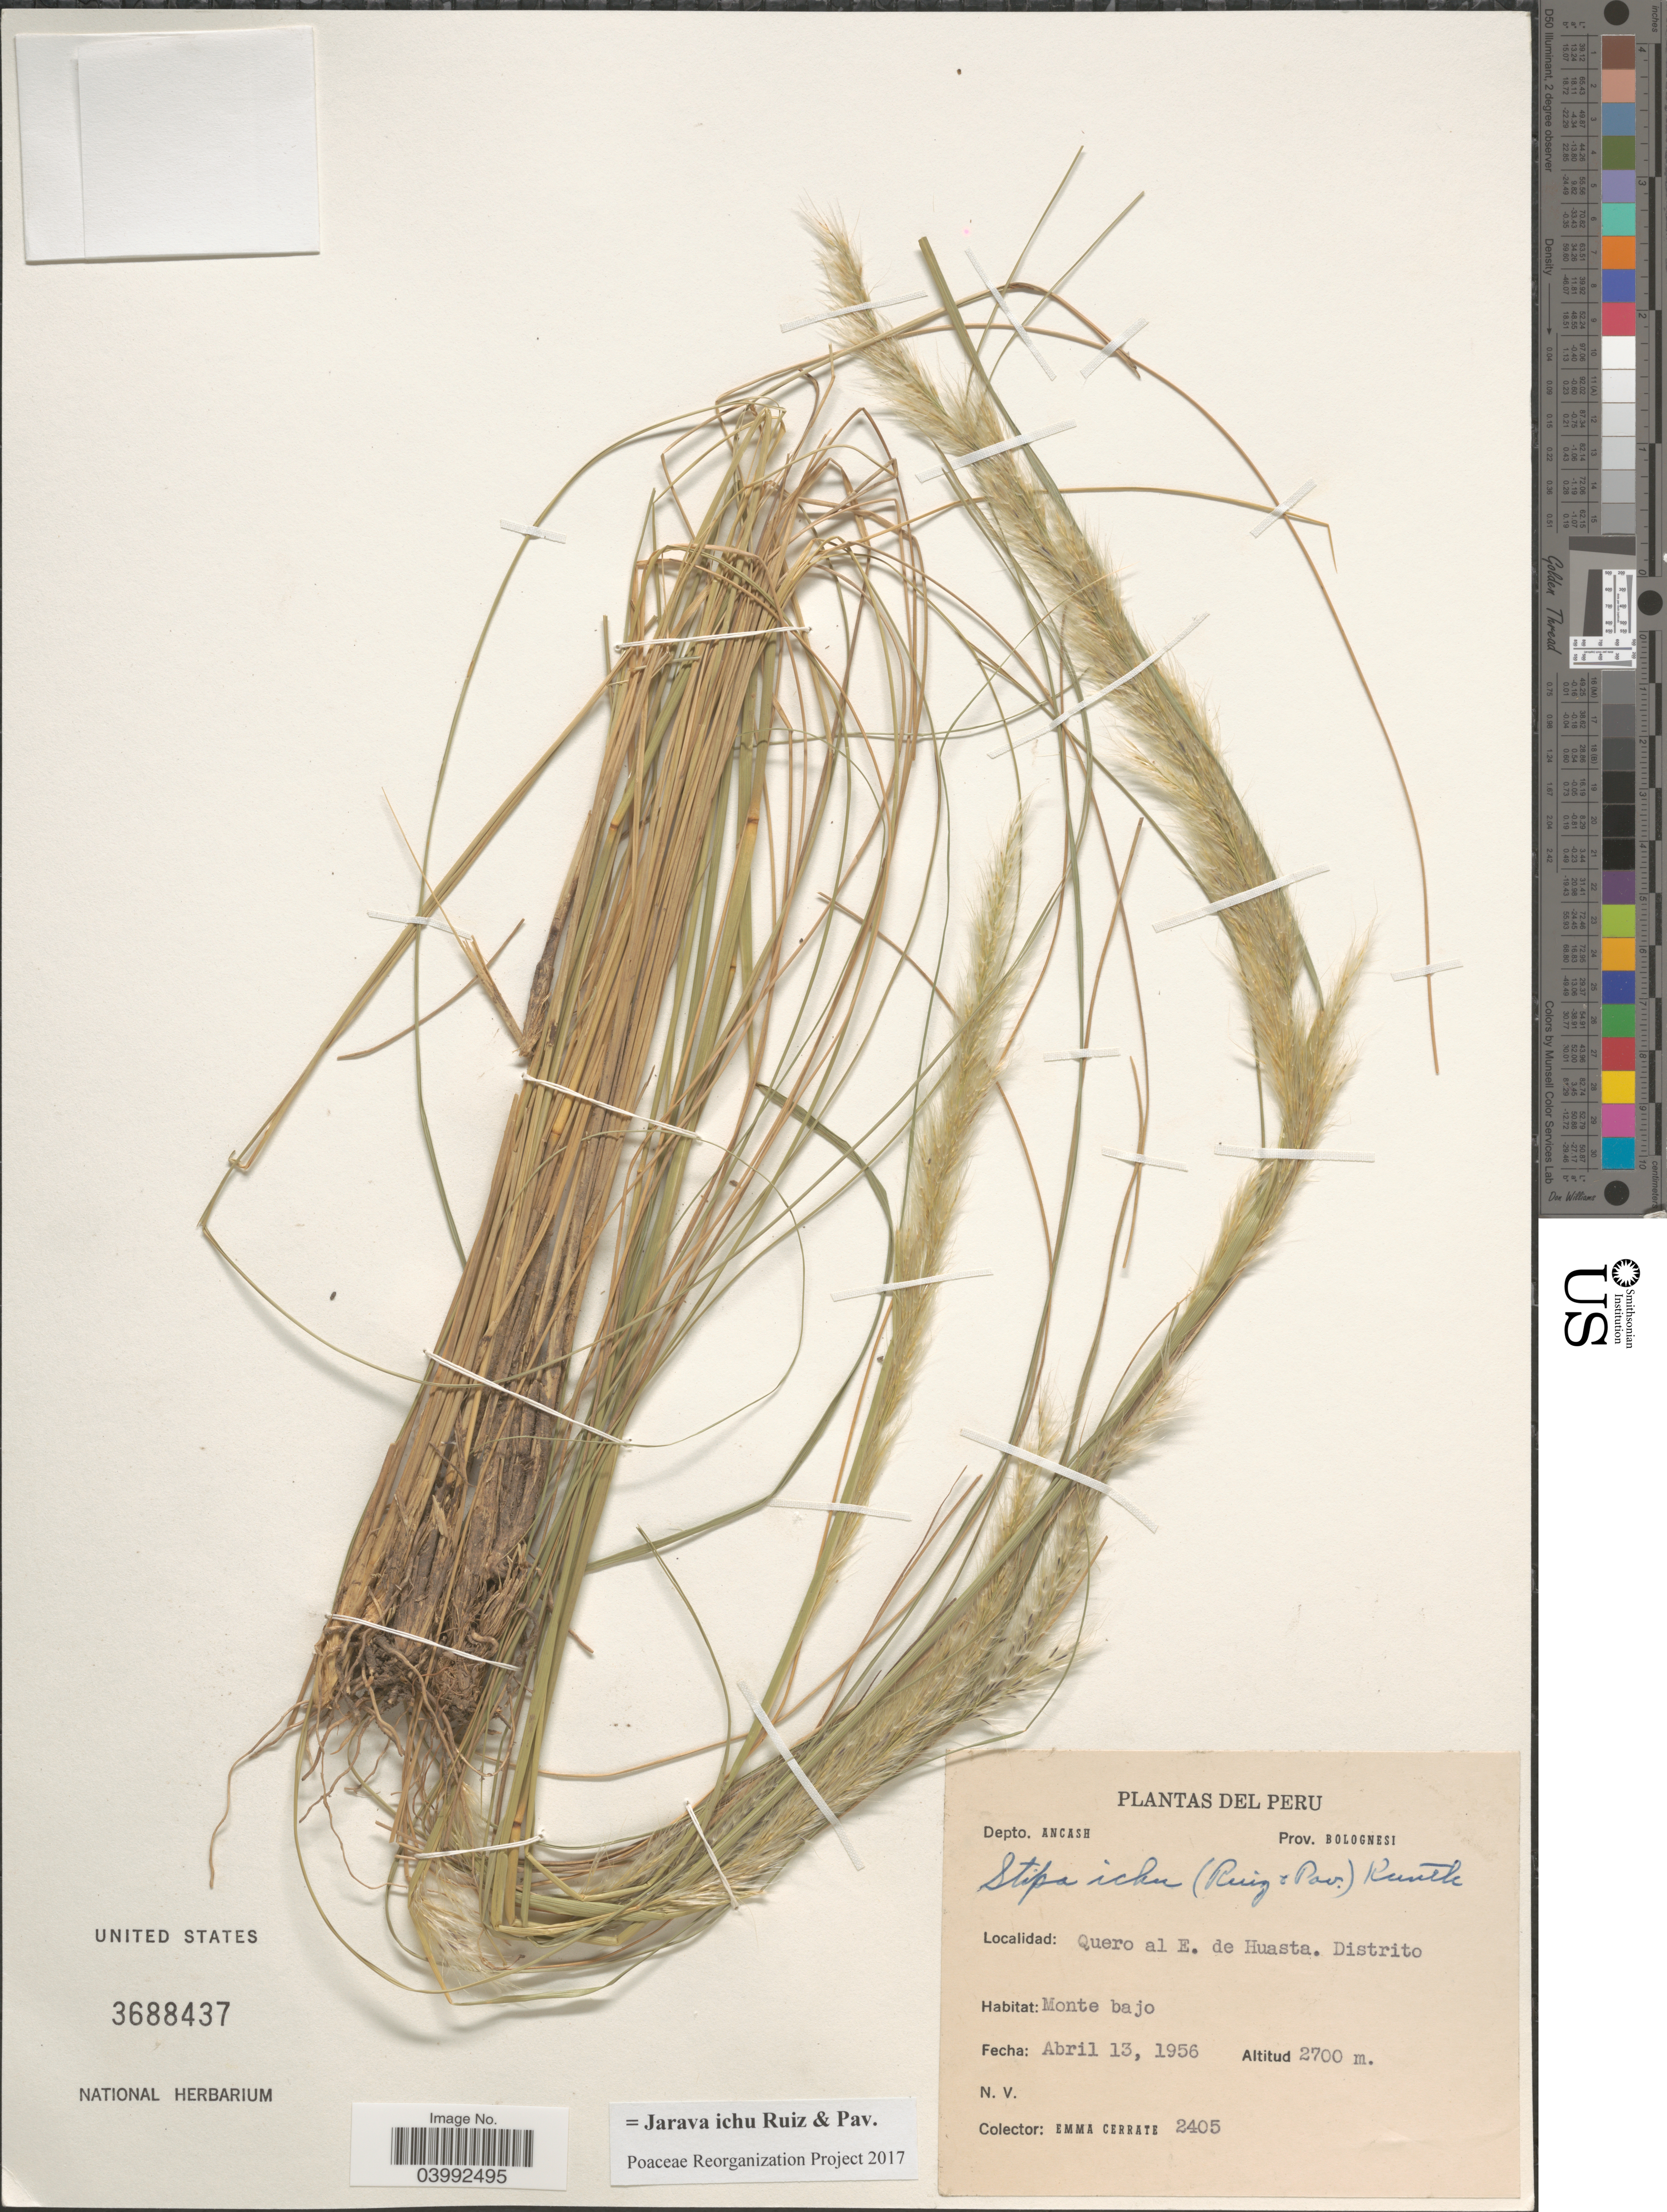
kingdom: Plantae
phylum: Tracheophyta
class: Liliopsida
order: Poales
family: Poaceae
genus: Jarava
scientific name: Jarava ichu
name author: Ruiz & Pav.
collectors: E. Cerrate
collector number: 2405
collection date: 1956-04-13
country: Peru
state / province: Ancash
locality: Depto. Ancash. Prov. Bolognesi. Quero al E. de Huasta. Distrito. Monte bajo.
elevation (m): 2700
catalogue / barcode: US 3688437